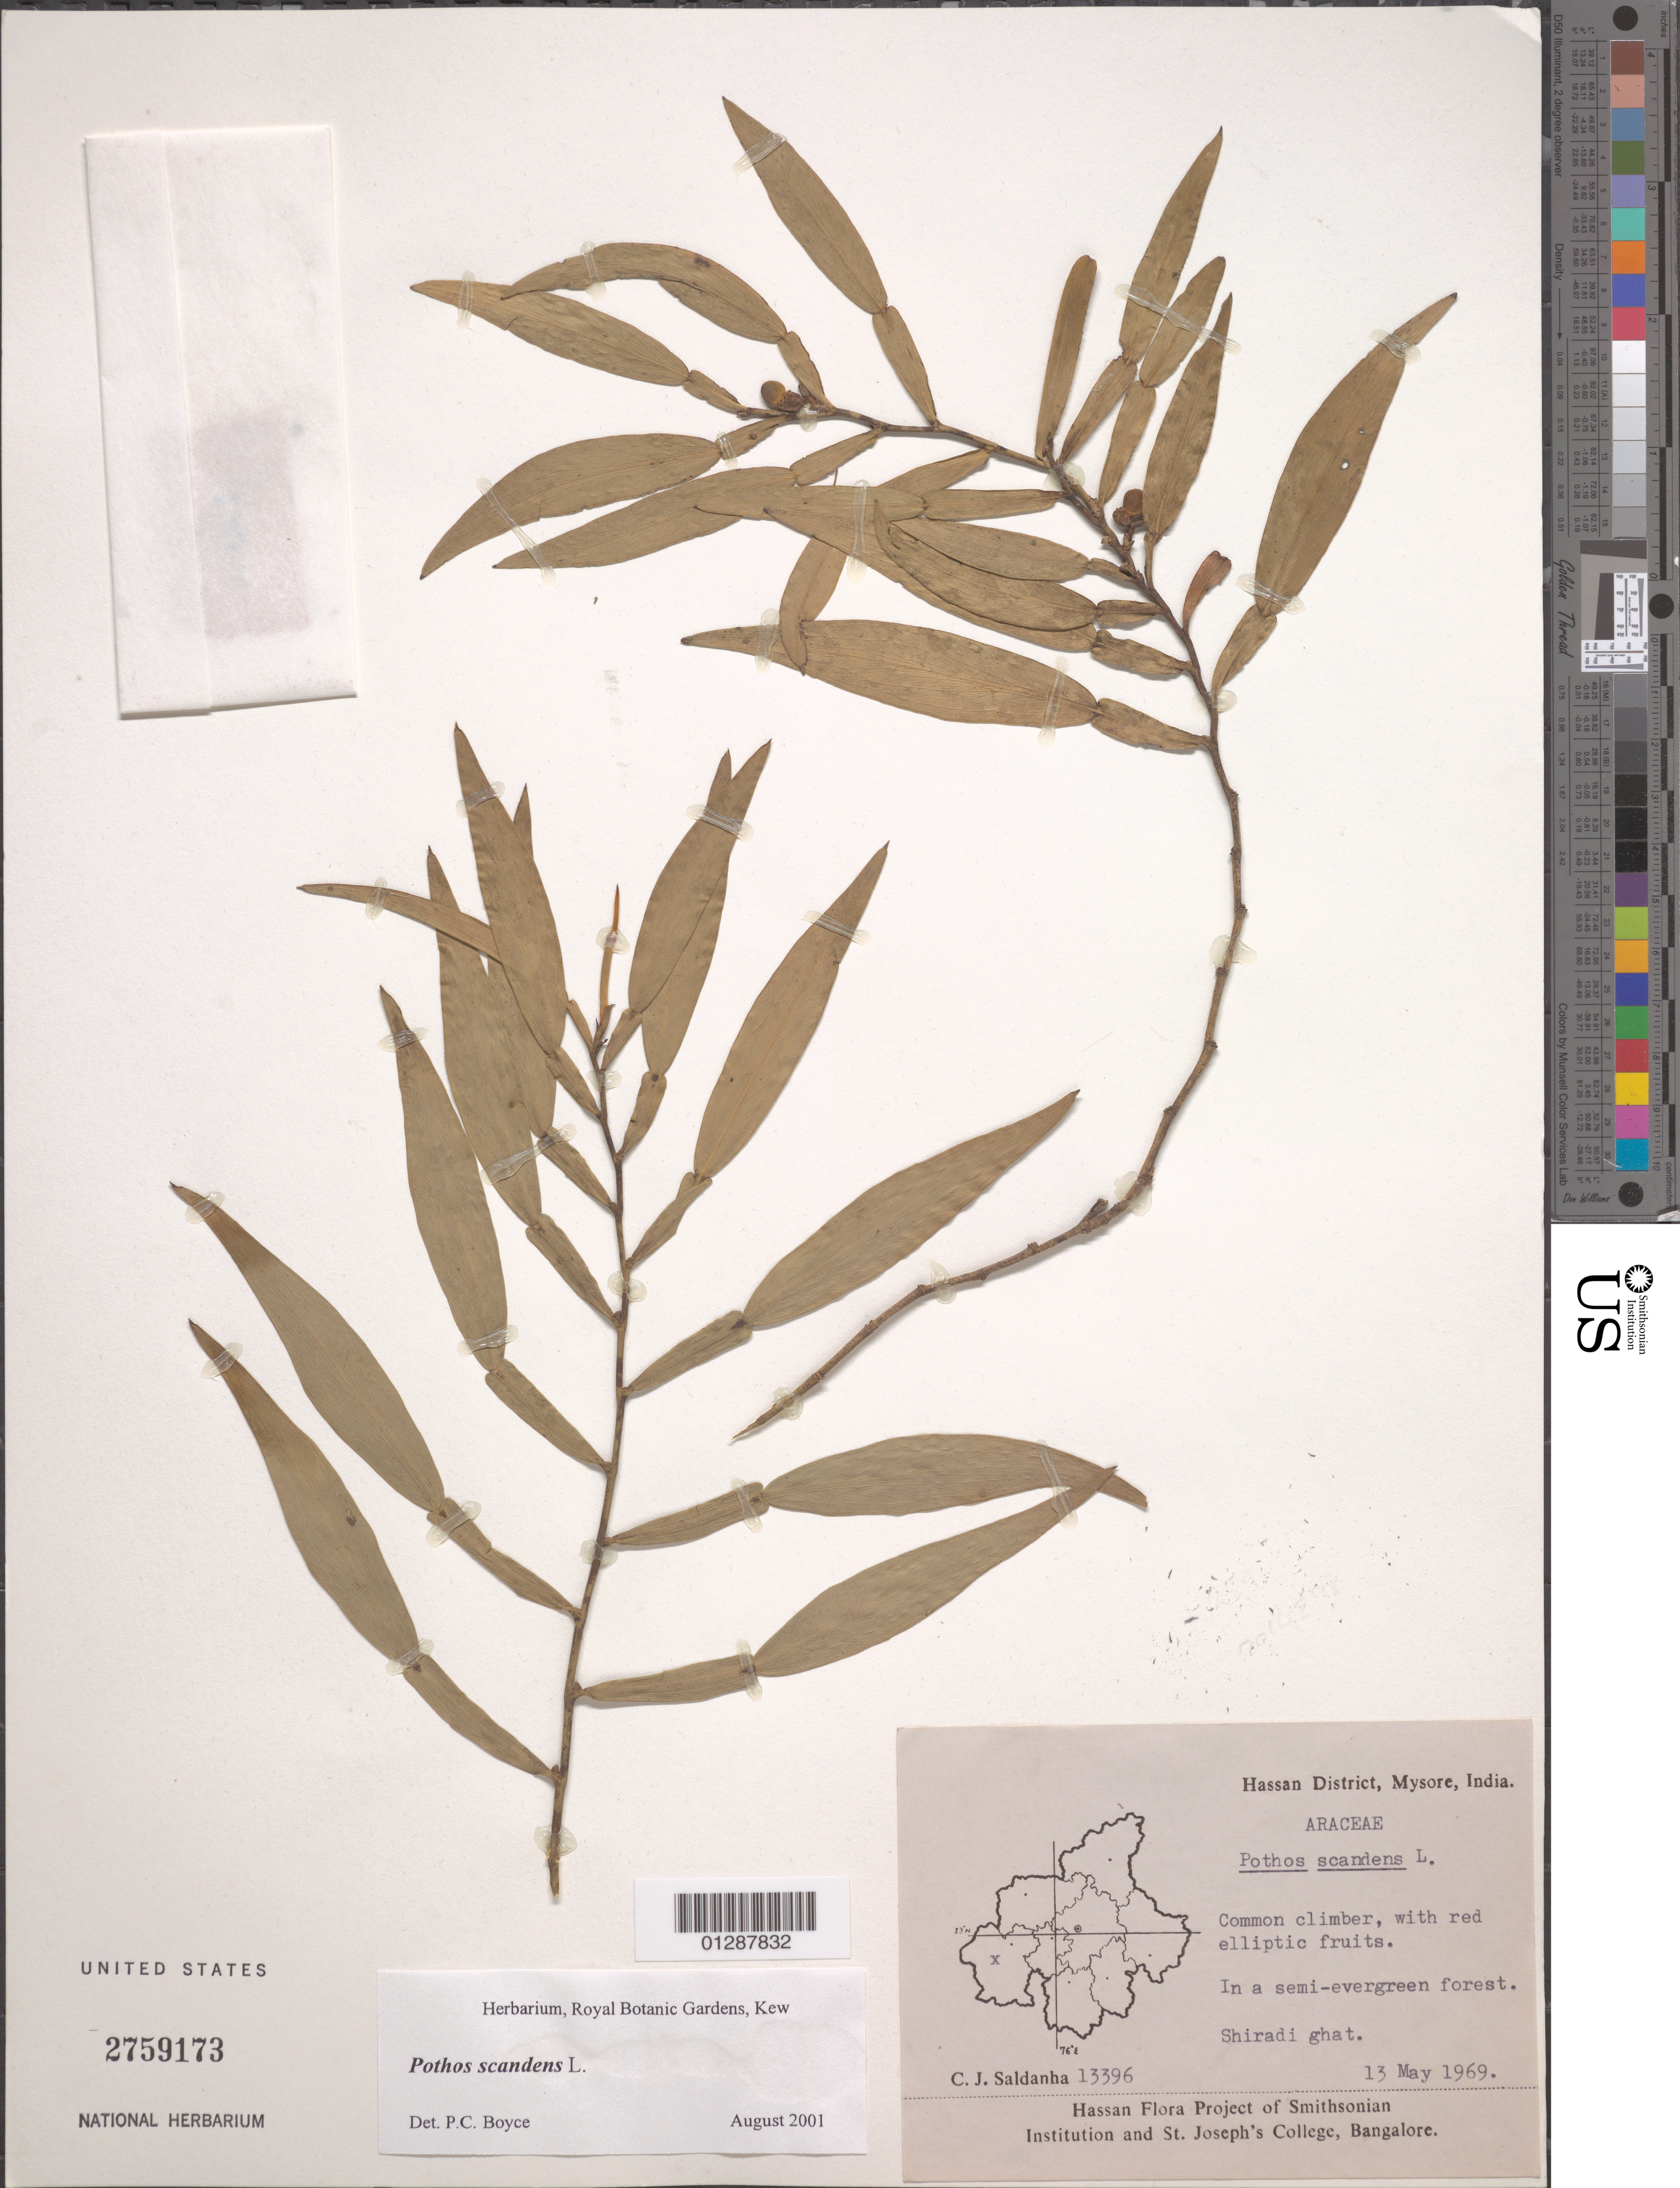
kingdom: Plantae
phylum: Tracheophyta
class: Liliopsida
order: Alismatales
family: Araceae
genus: Pothos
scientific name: Pothos scandens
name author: L.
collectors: C. J. Saldanha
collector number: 13396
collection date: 1969-05-13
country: India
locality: Hassan District, Mysore. Shiradi ghat.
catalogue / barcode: US 2759173